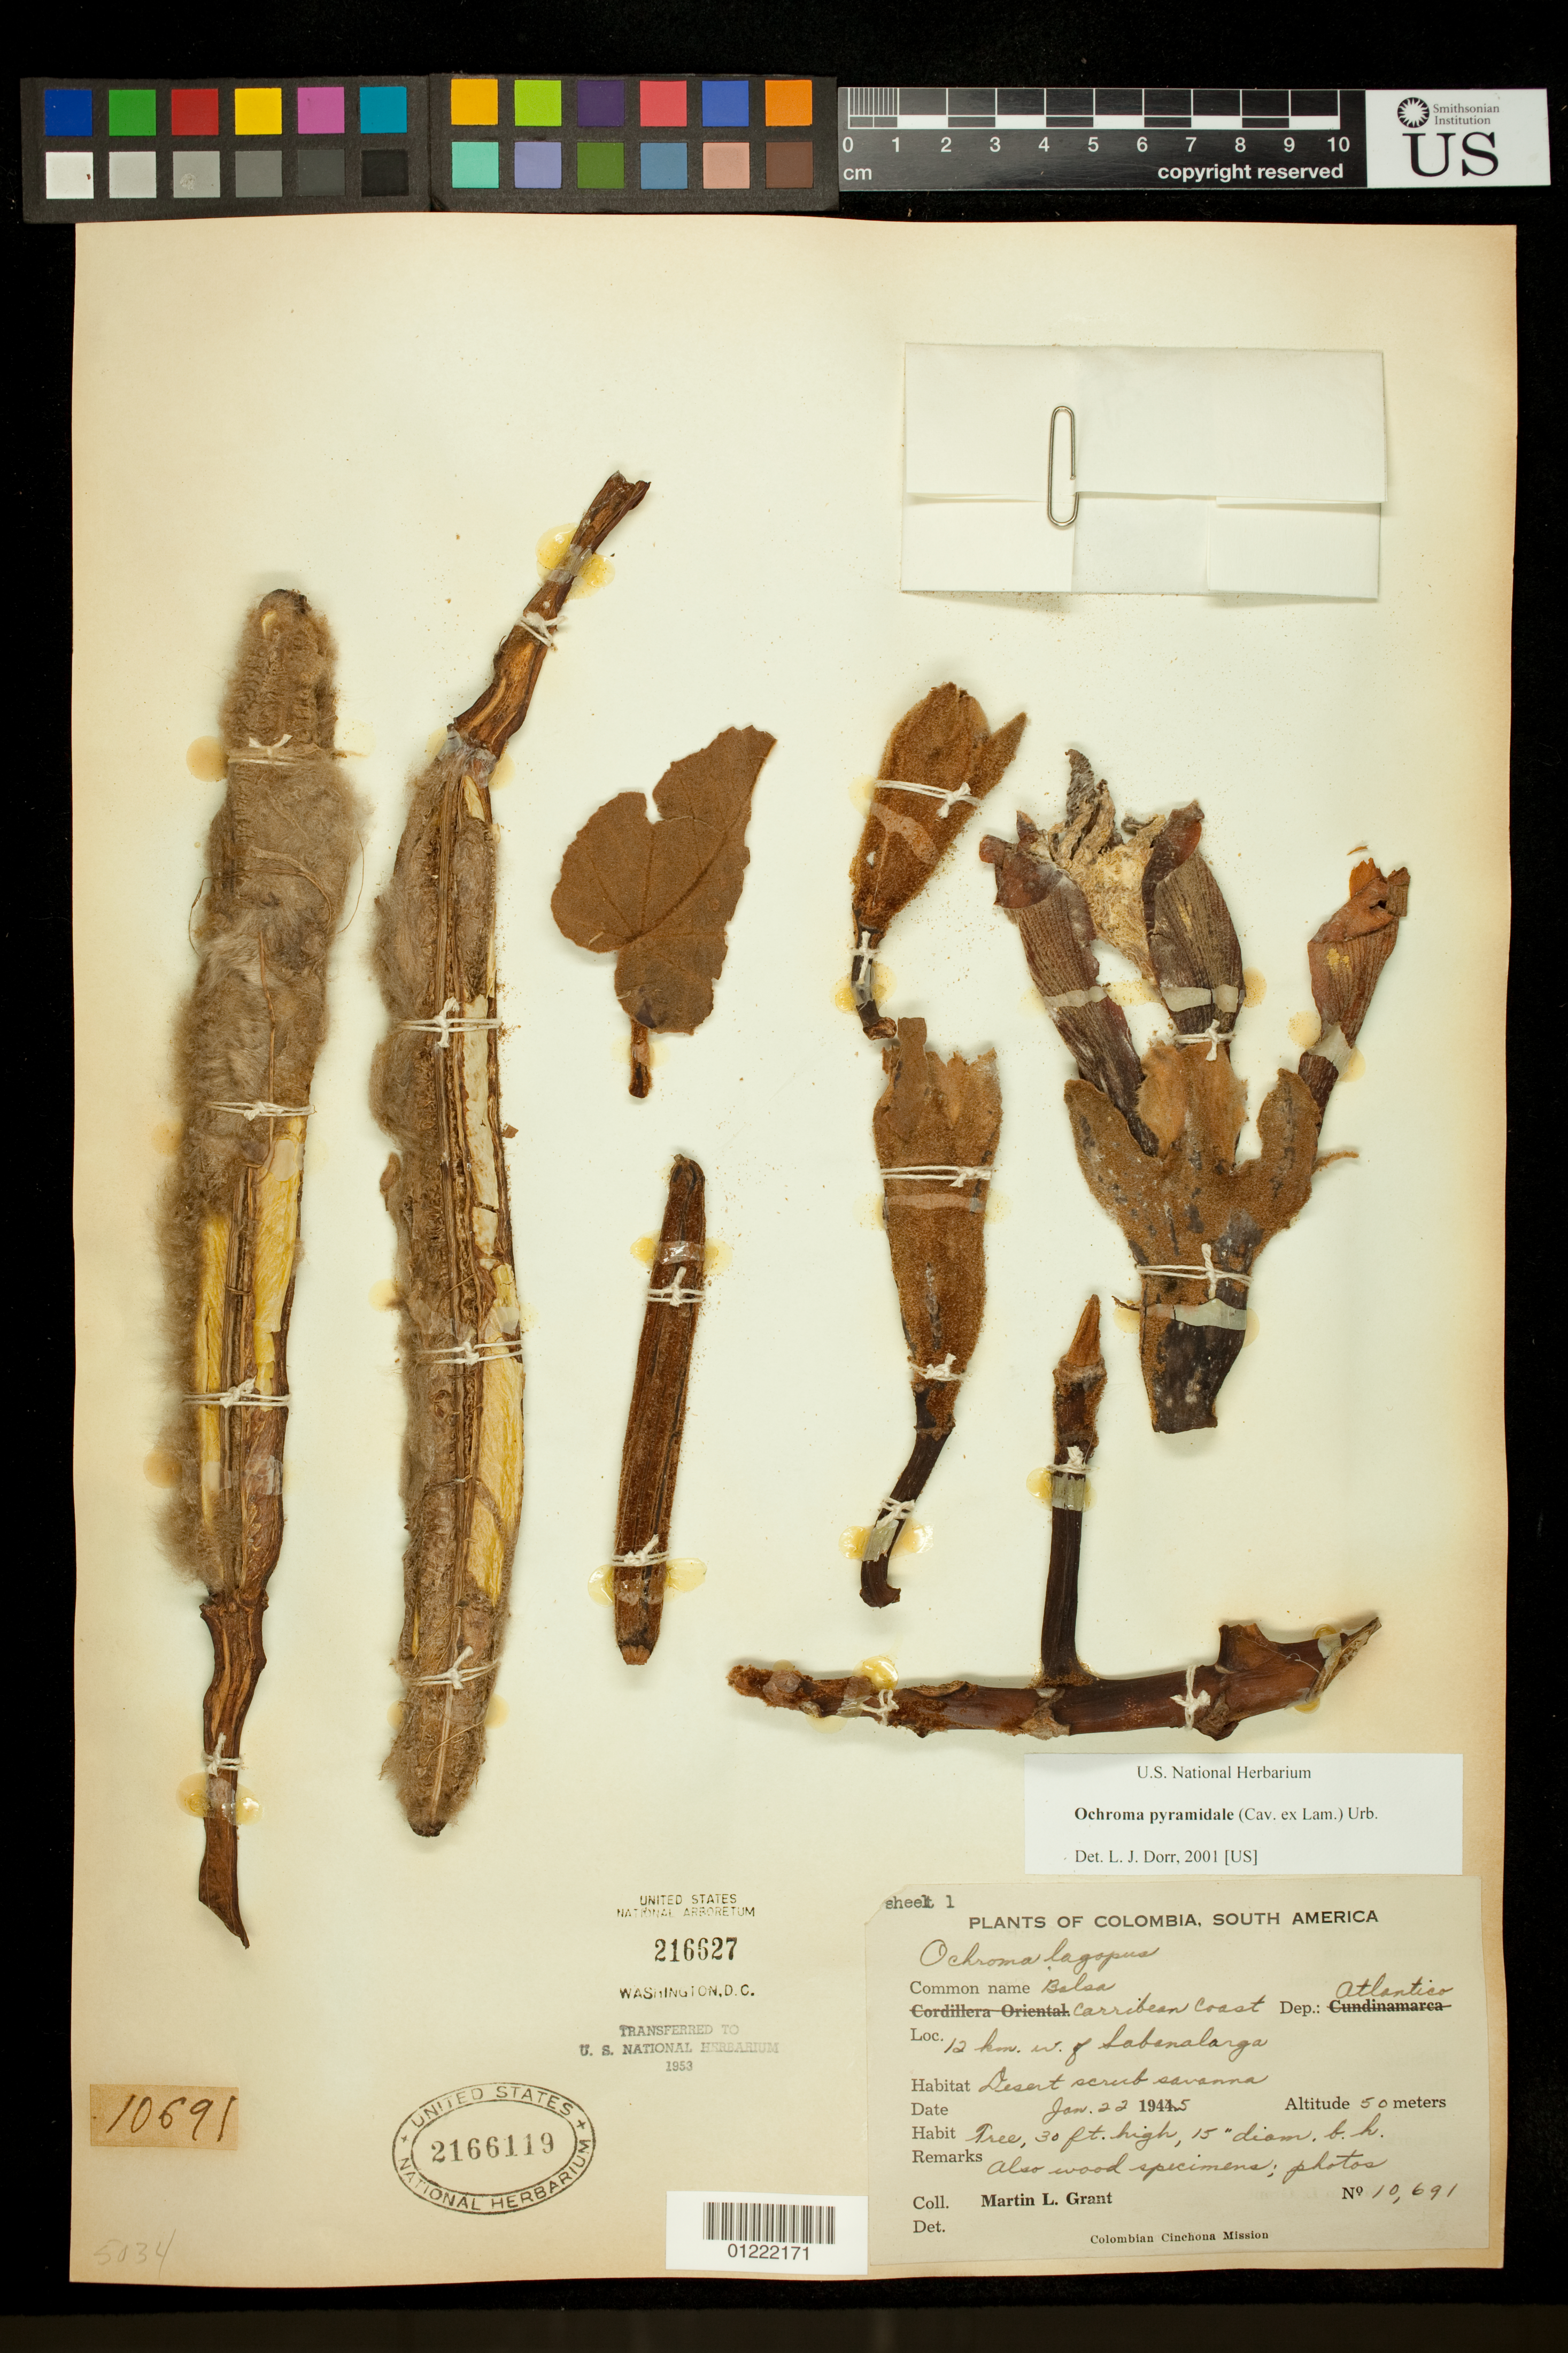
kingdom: Plantae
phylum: Tracheophyta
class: Magnoliopsida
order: Malvales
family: Malvaceae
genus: Ochroma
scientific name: Ochroma pyramidale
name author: (Cav. ex Lam.) Urb.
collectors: M. L. Grant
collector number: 10,691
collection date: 1945-01-22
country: Colombia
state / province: Atlántico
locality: Caribbean Coast. 12 km. W of Sabanalarga.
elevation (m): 50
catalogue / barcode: US 2166119